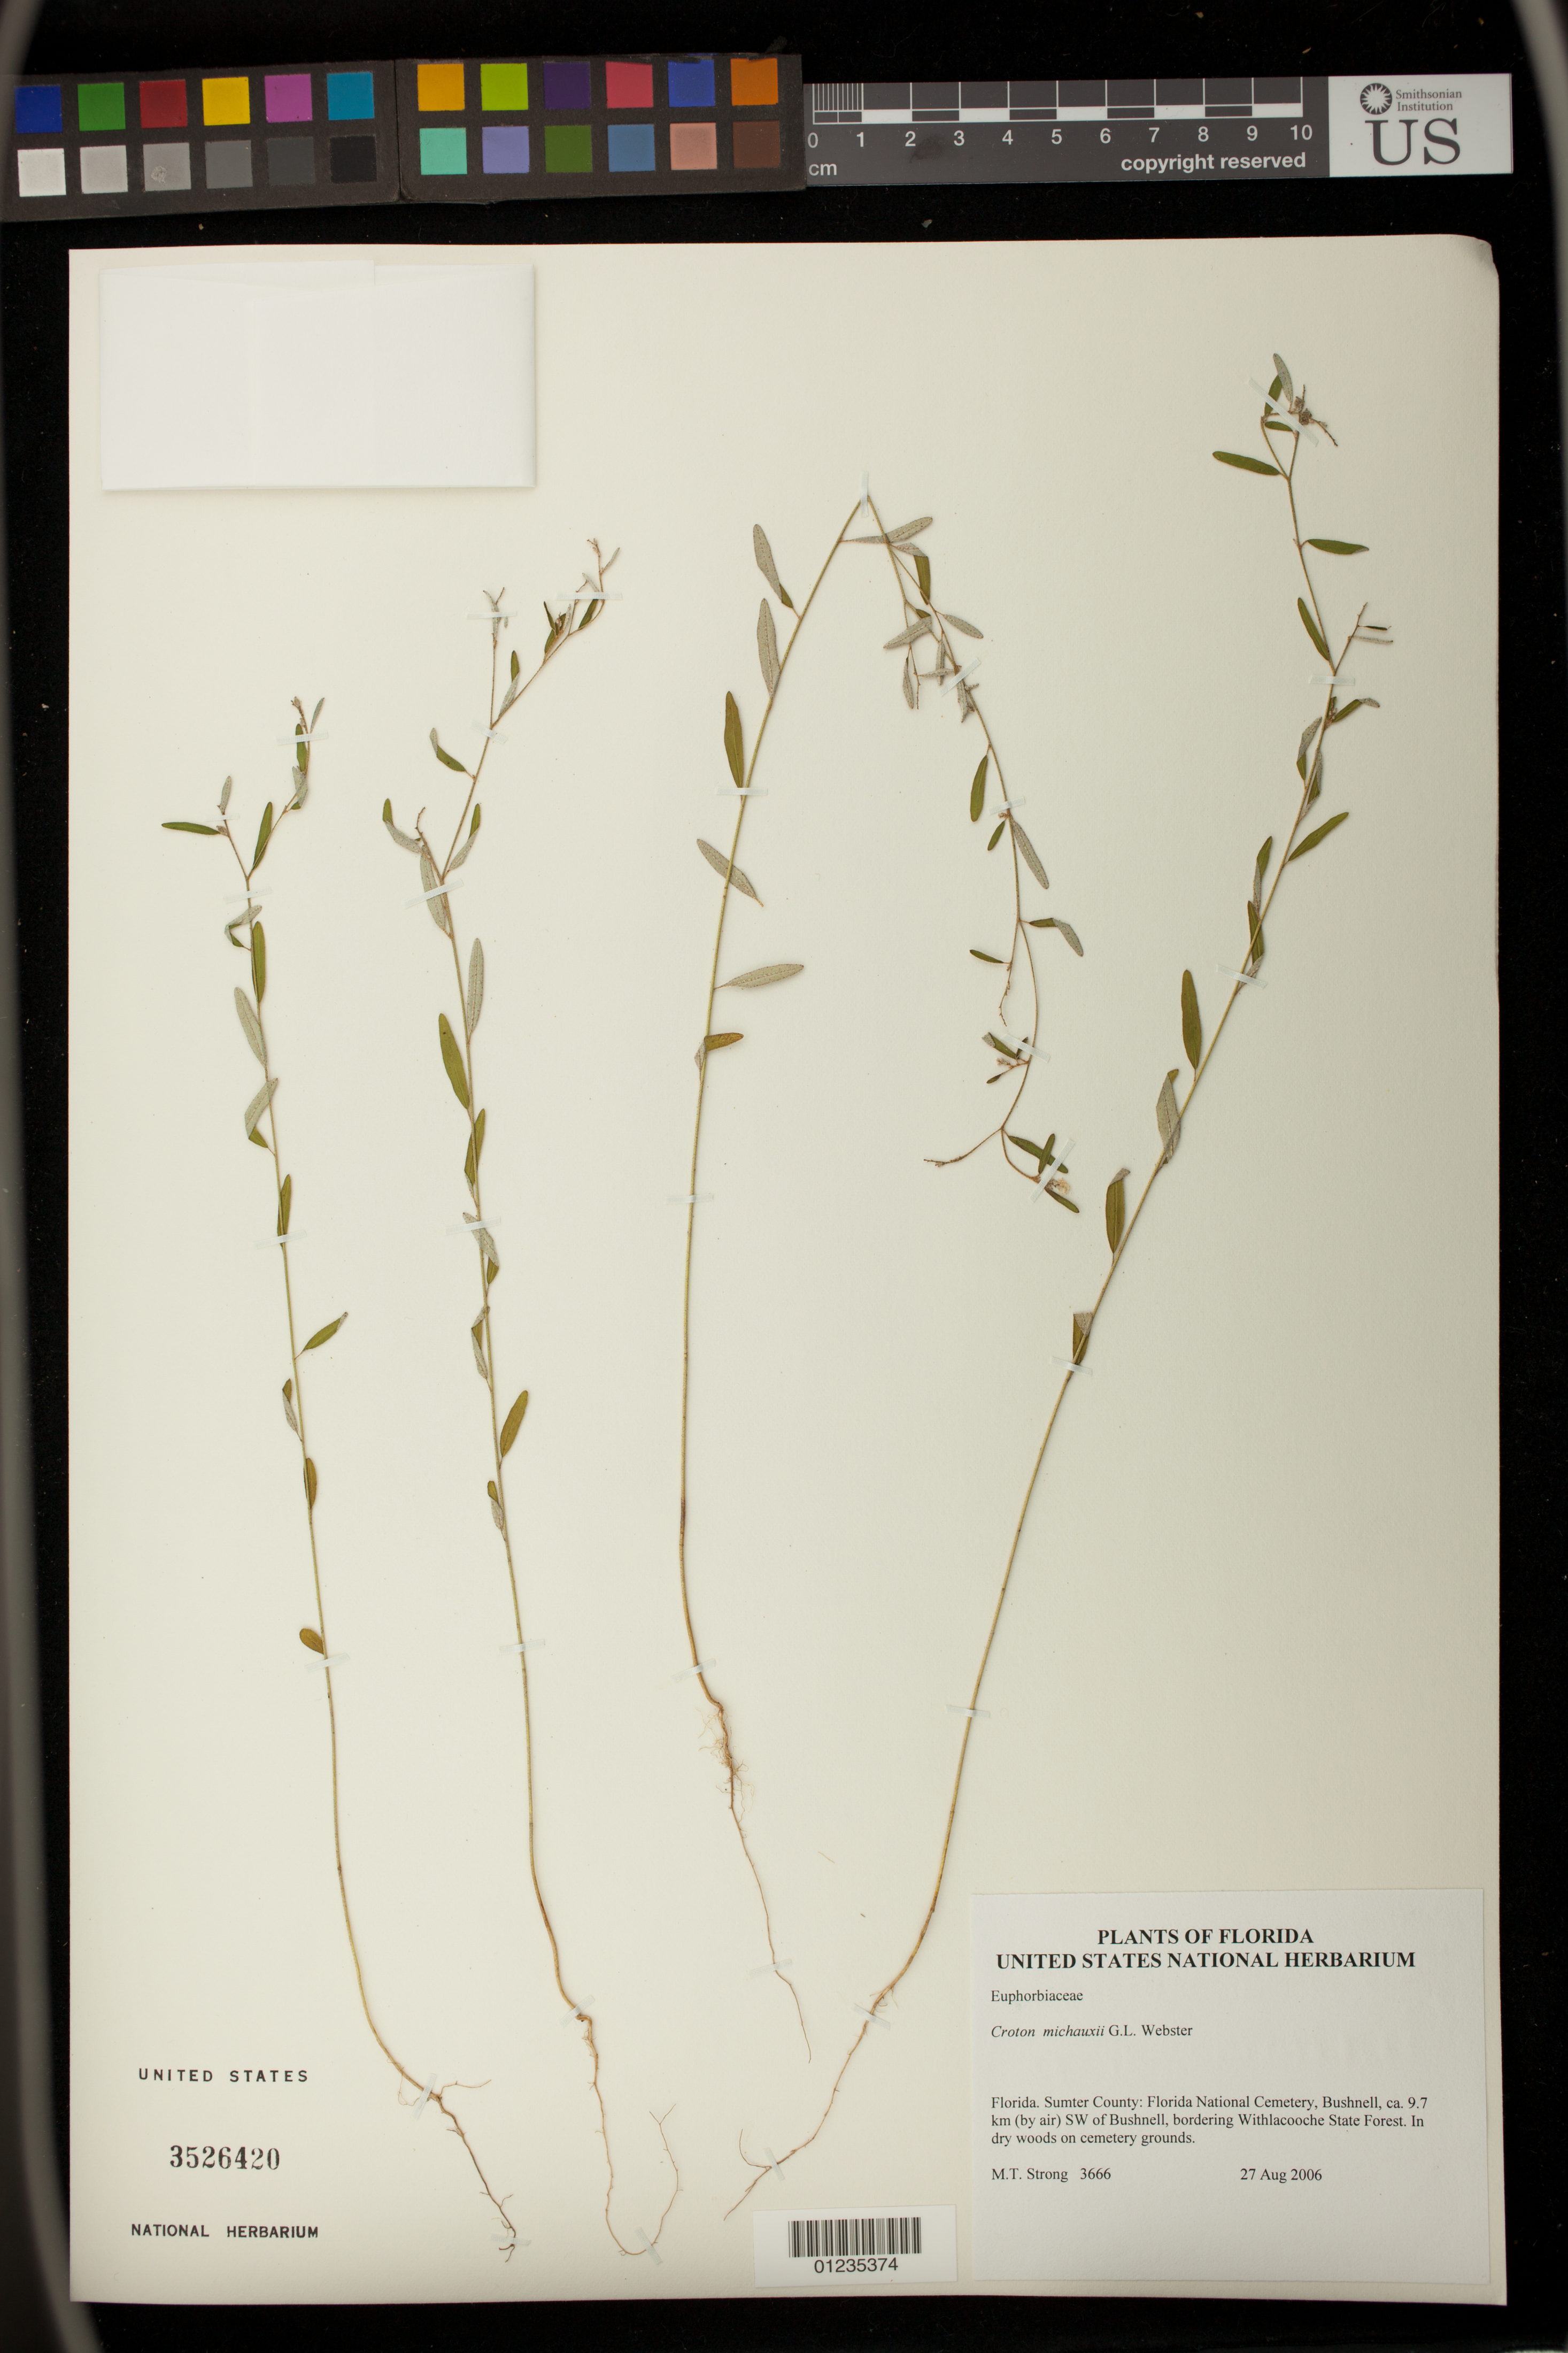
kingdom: Plantae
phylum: Tracheophyta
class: Magnoliopsida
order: Malpighiales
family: Euphorbiaceae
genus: Crotonopsis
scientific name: Crotonopsis linearis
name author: Michx.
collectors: M. T. Strong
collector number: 3666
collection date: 2006-08-27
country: United States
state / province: Florida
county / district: Sumter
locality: Florida National Cemetery, Bushnell, ca. 9.7 km (b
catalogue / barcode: US 3526420